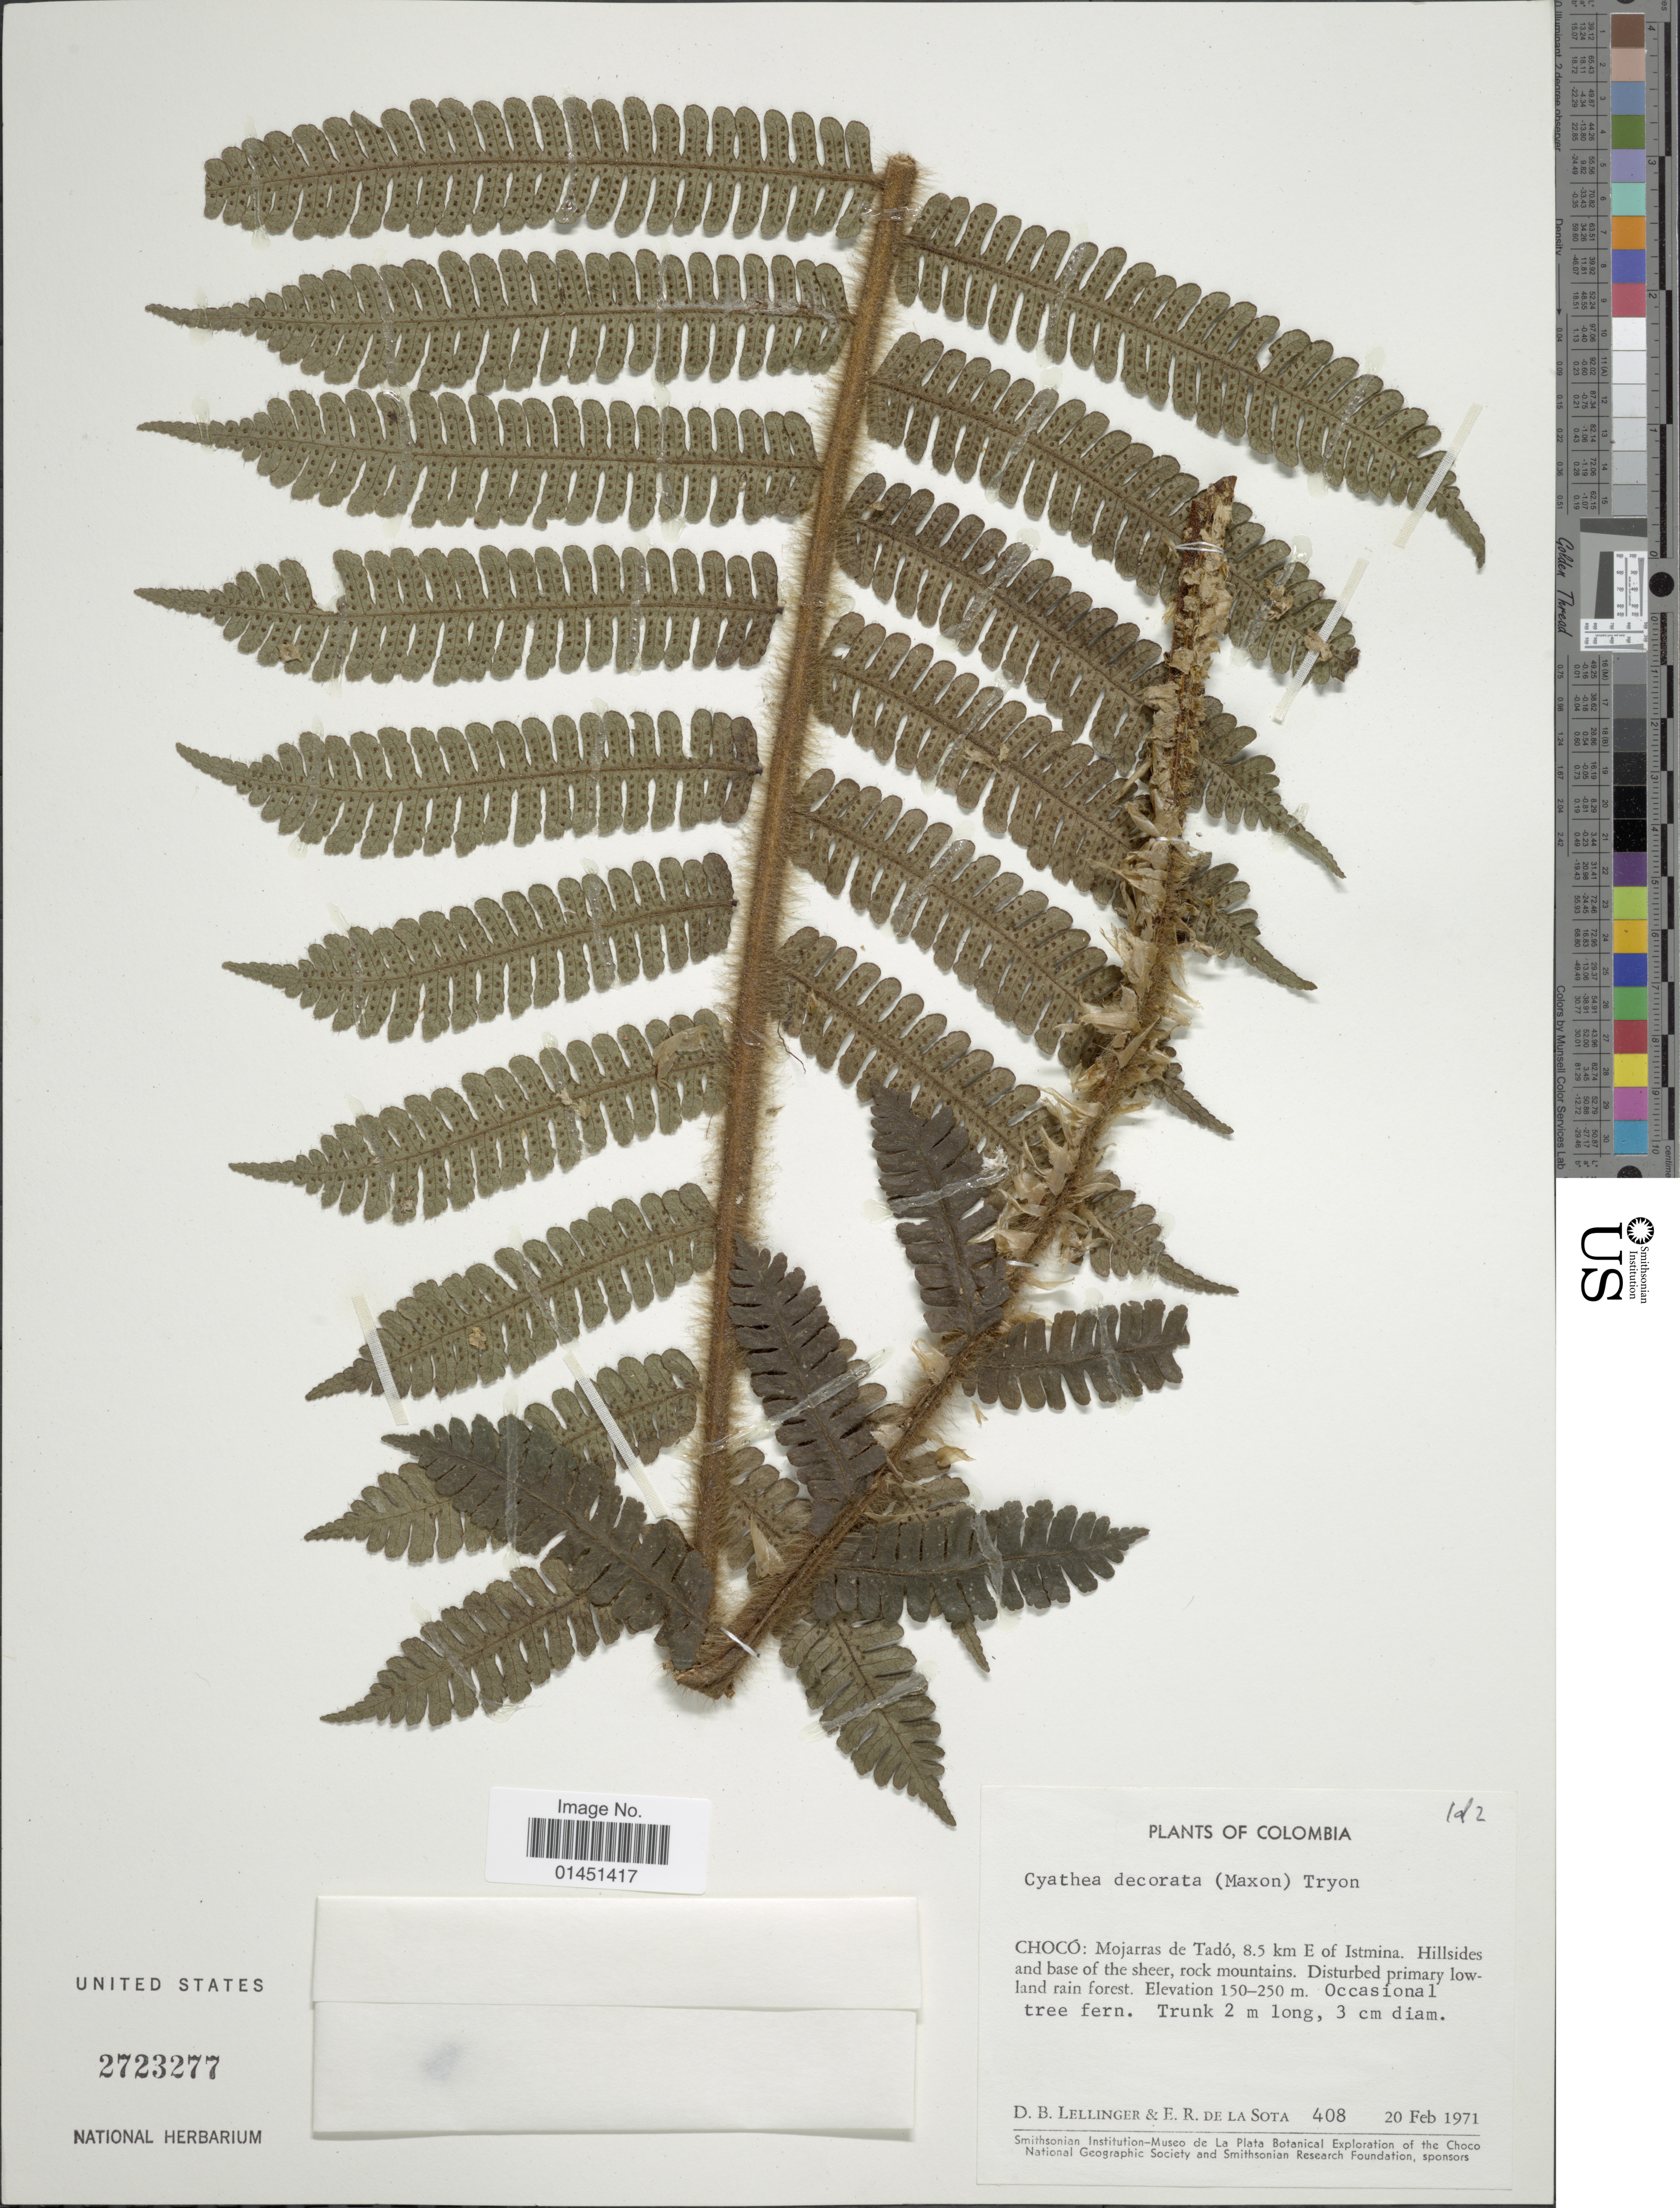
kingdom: Plantae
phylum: Tracheophyta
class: Polypodiopsida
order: Cyatheales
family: Cyatheaceae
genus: Cyathea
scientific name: Cyathea decorata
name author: (Maxon) R.M. Tryon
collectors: D. B. Lellinger & E. R. de la Sota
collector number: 408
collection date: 1971-02-20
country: Colombia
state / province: Chocó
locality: Mojarras de Tado, 8.5 km E of Istmina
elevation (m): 150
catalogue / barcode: US 2723277